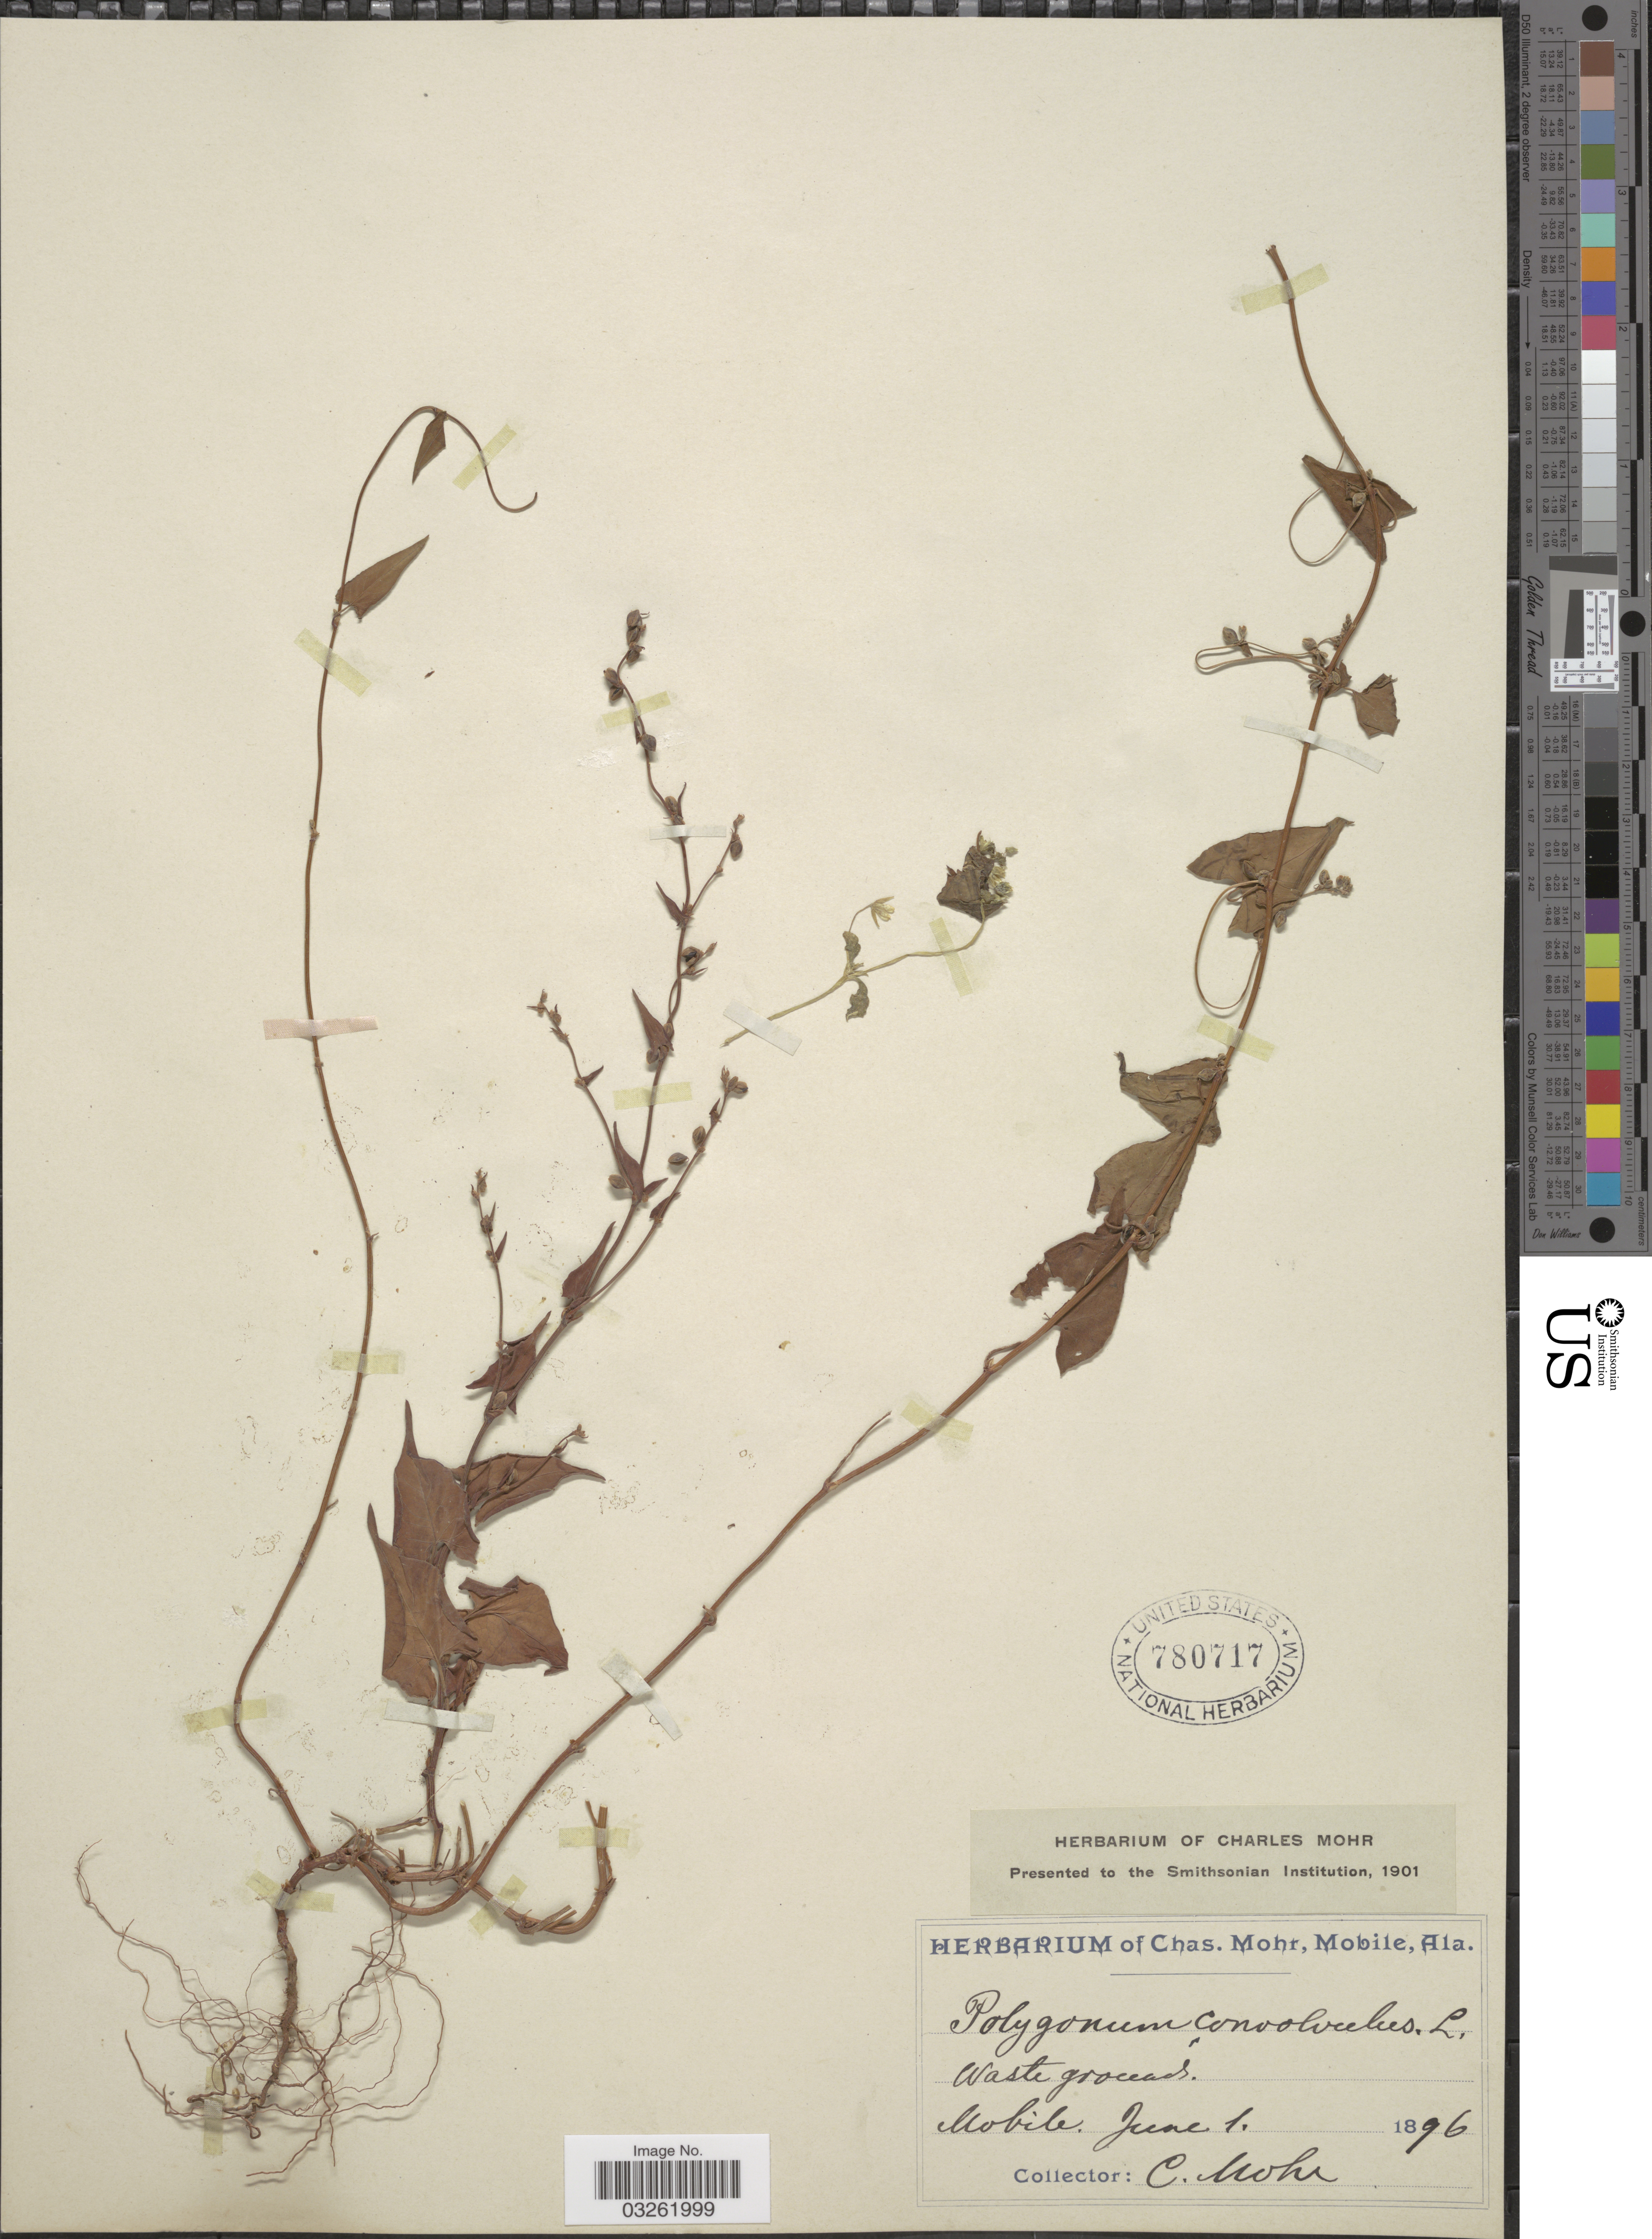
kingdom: Plantae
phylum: Tracheophyta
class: Magnoliopsida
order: Caryophyllales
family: Polygonaceae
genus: Fallopia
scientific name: Fallopia convolvulus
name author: (L.) Á. Löve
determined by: Strong, M. T., (US), Smithsonian Institution - National Museum of Natural History (UNITED STATES)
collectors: Mohr, C. T. (herbarium)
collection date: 1896-06-01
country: United States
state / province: Alabama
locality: Mobile.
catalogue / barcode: US 780717